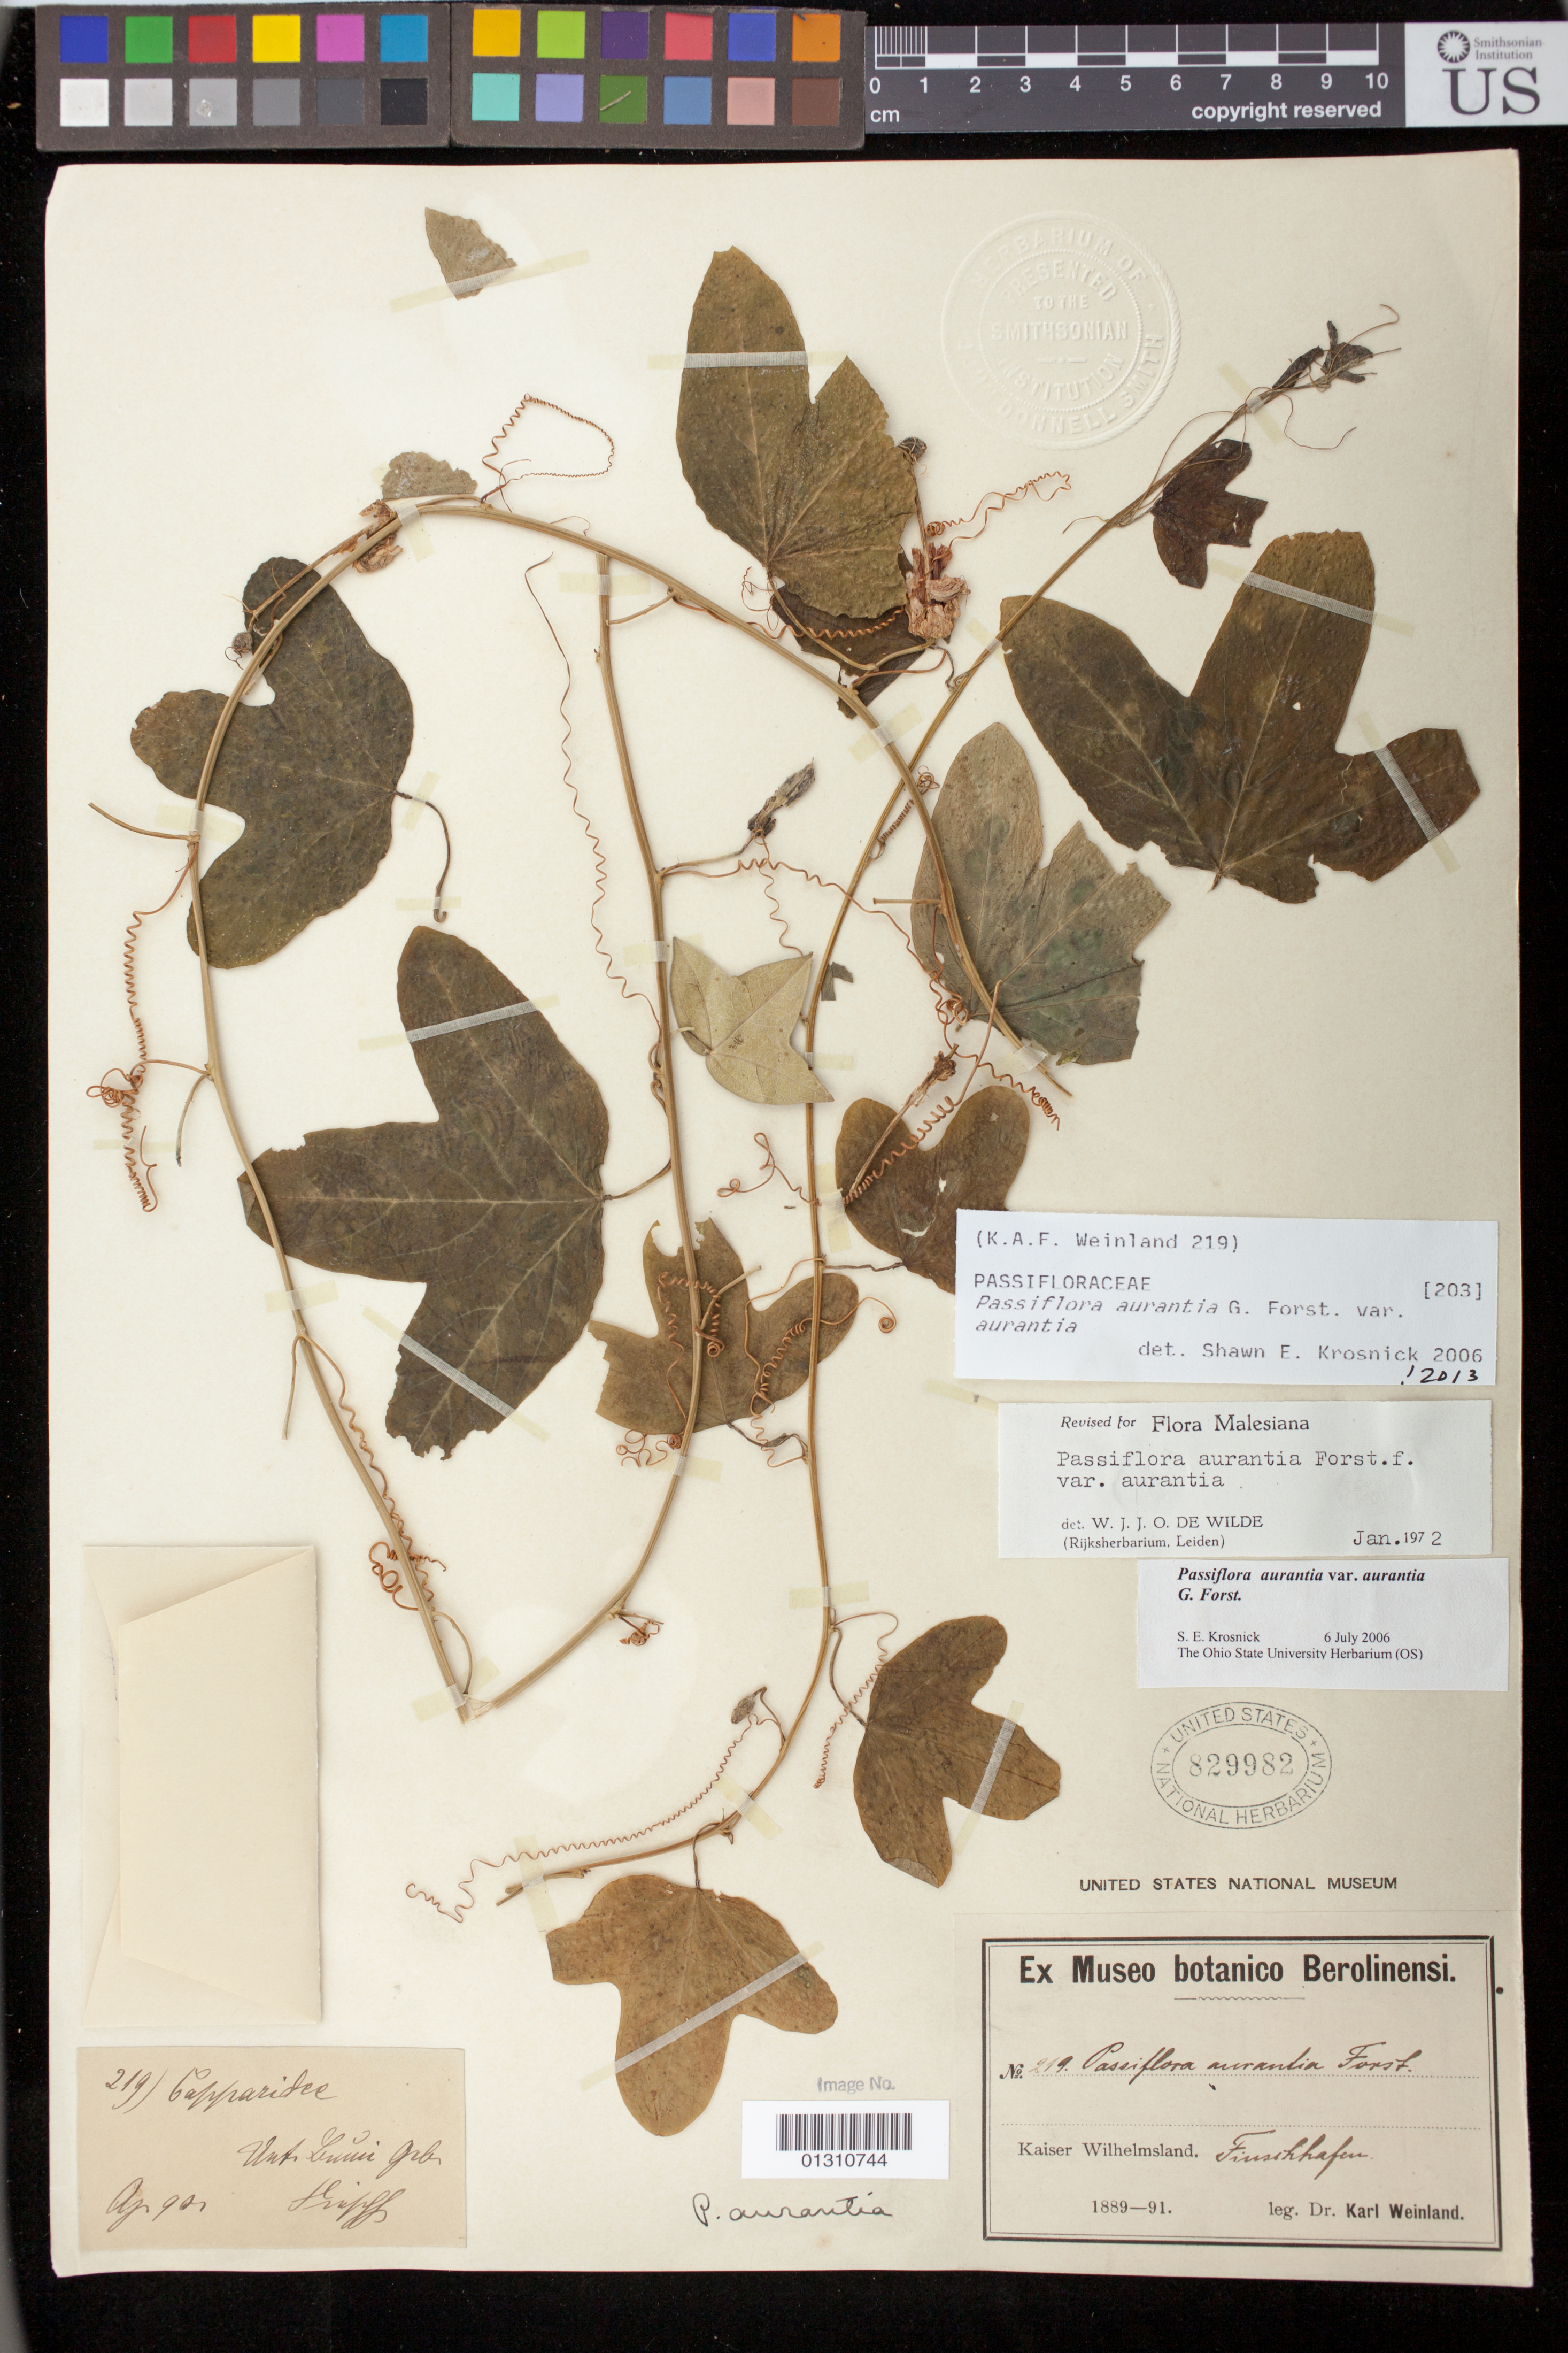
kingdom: Plantae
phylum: Tracheophyta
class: Magnoliopsida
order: Malpighiales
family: Passifloraceae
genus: Passiflora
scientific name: Passiflora aurantia var. aurantia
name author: G. Forst.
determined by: Krosnick, S. E., (OS), Ohio State University Herbarium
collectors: K. Weinland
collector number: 219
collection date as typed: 1889 to -- --- 1891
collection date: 1889/1891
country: Papua New Guinea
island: New Guinea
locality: Kaiser Wilhelmsland, Finschhafen.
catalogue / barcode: US 829982